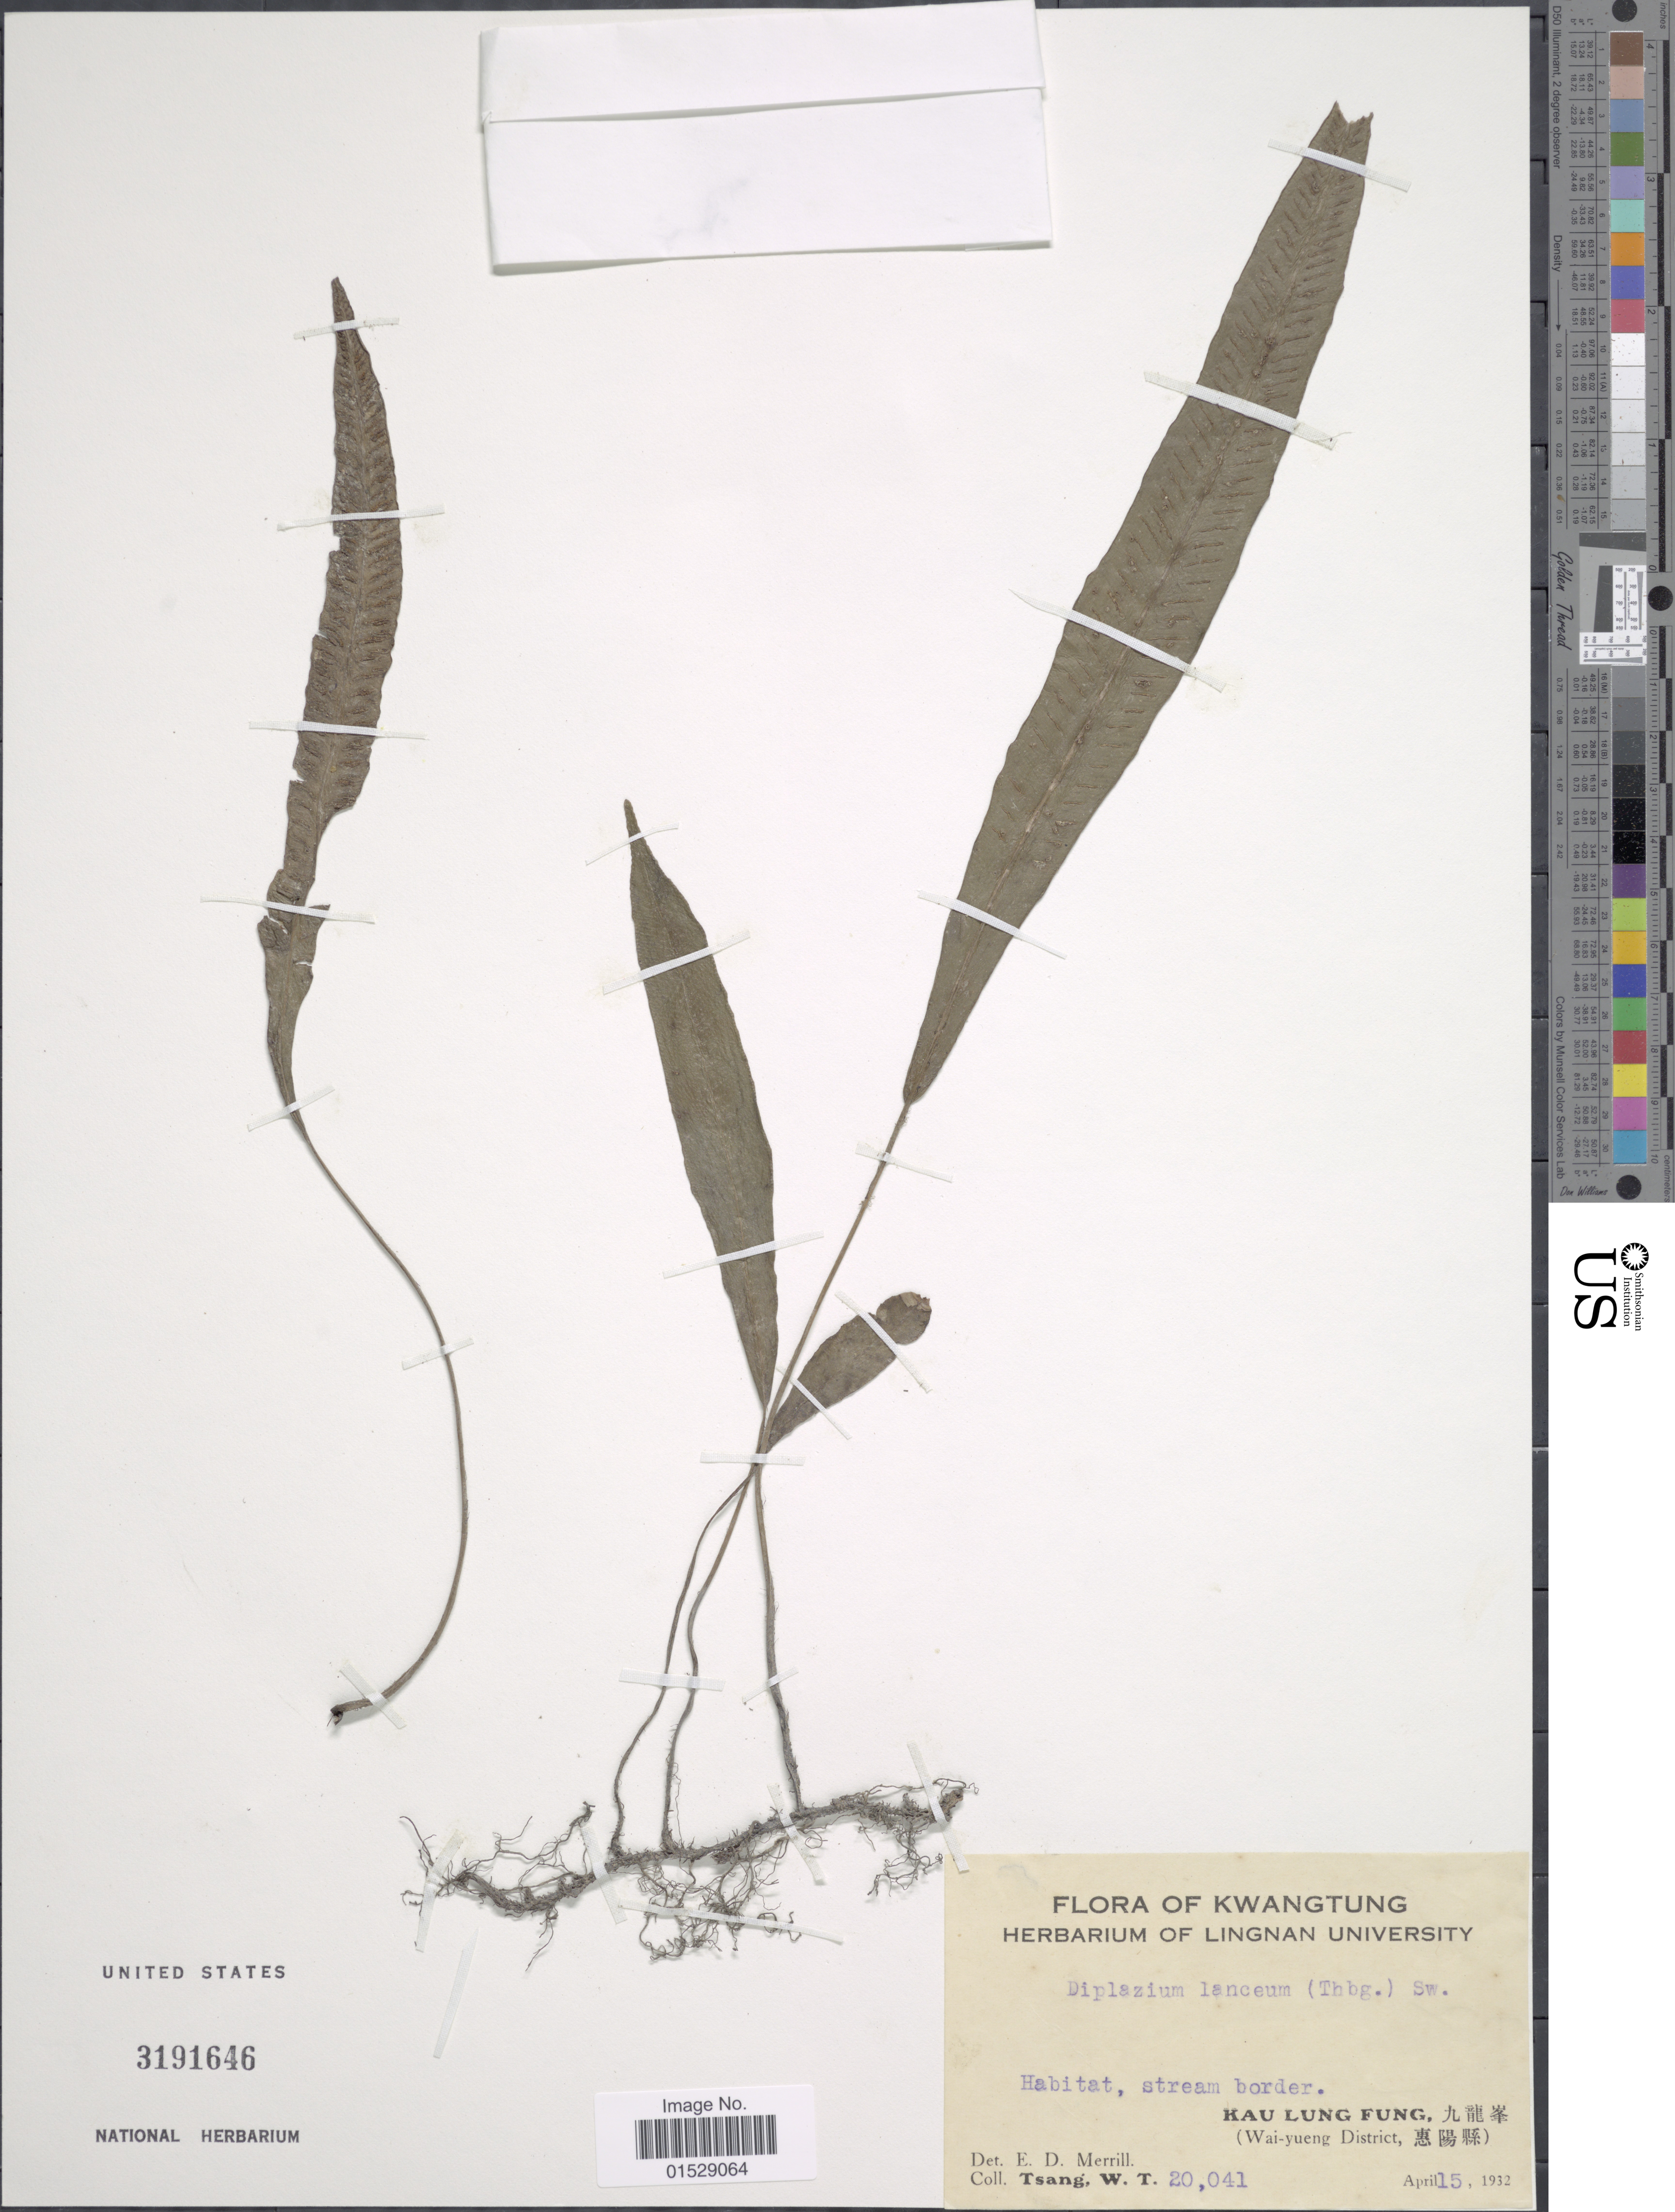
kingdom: Plantae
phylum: Tracheophyta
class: Polypodiopsida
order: Polypodiales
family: Athyriaceae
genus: Deparia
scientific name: Deparia lancea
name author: (Thunb.) Fraser-Jenk.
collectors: W. T. Tsang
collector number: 20041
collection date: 1932-04-15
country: China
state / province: Guangdong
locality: Kwangtung, Kau Lung Fung, (Wai-yueng District)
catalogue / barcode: US 3191646